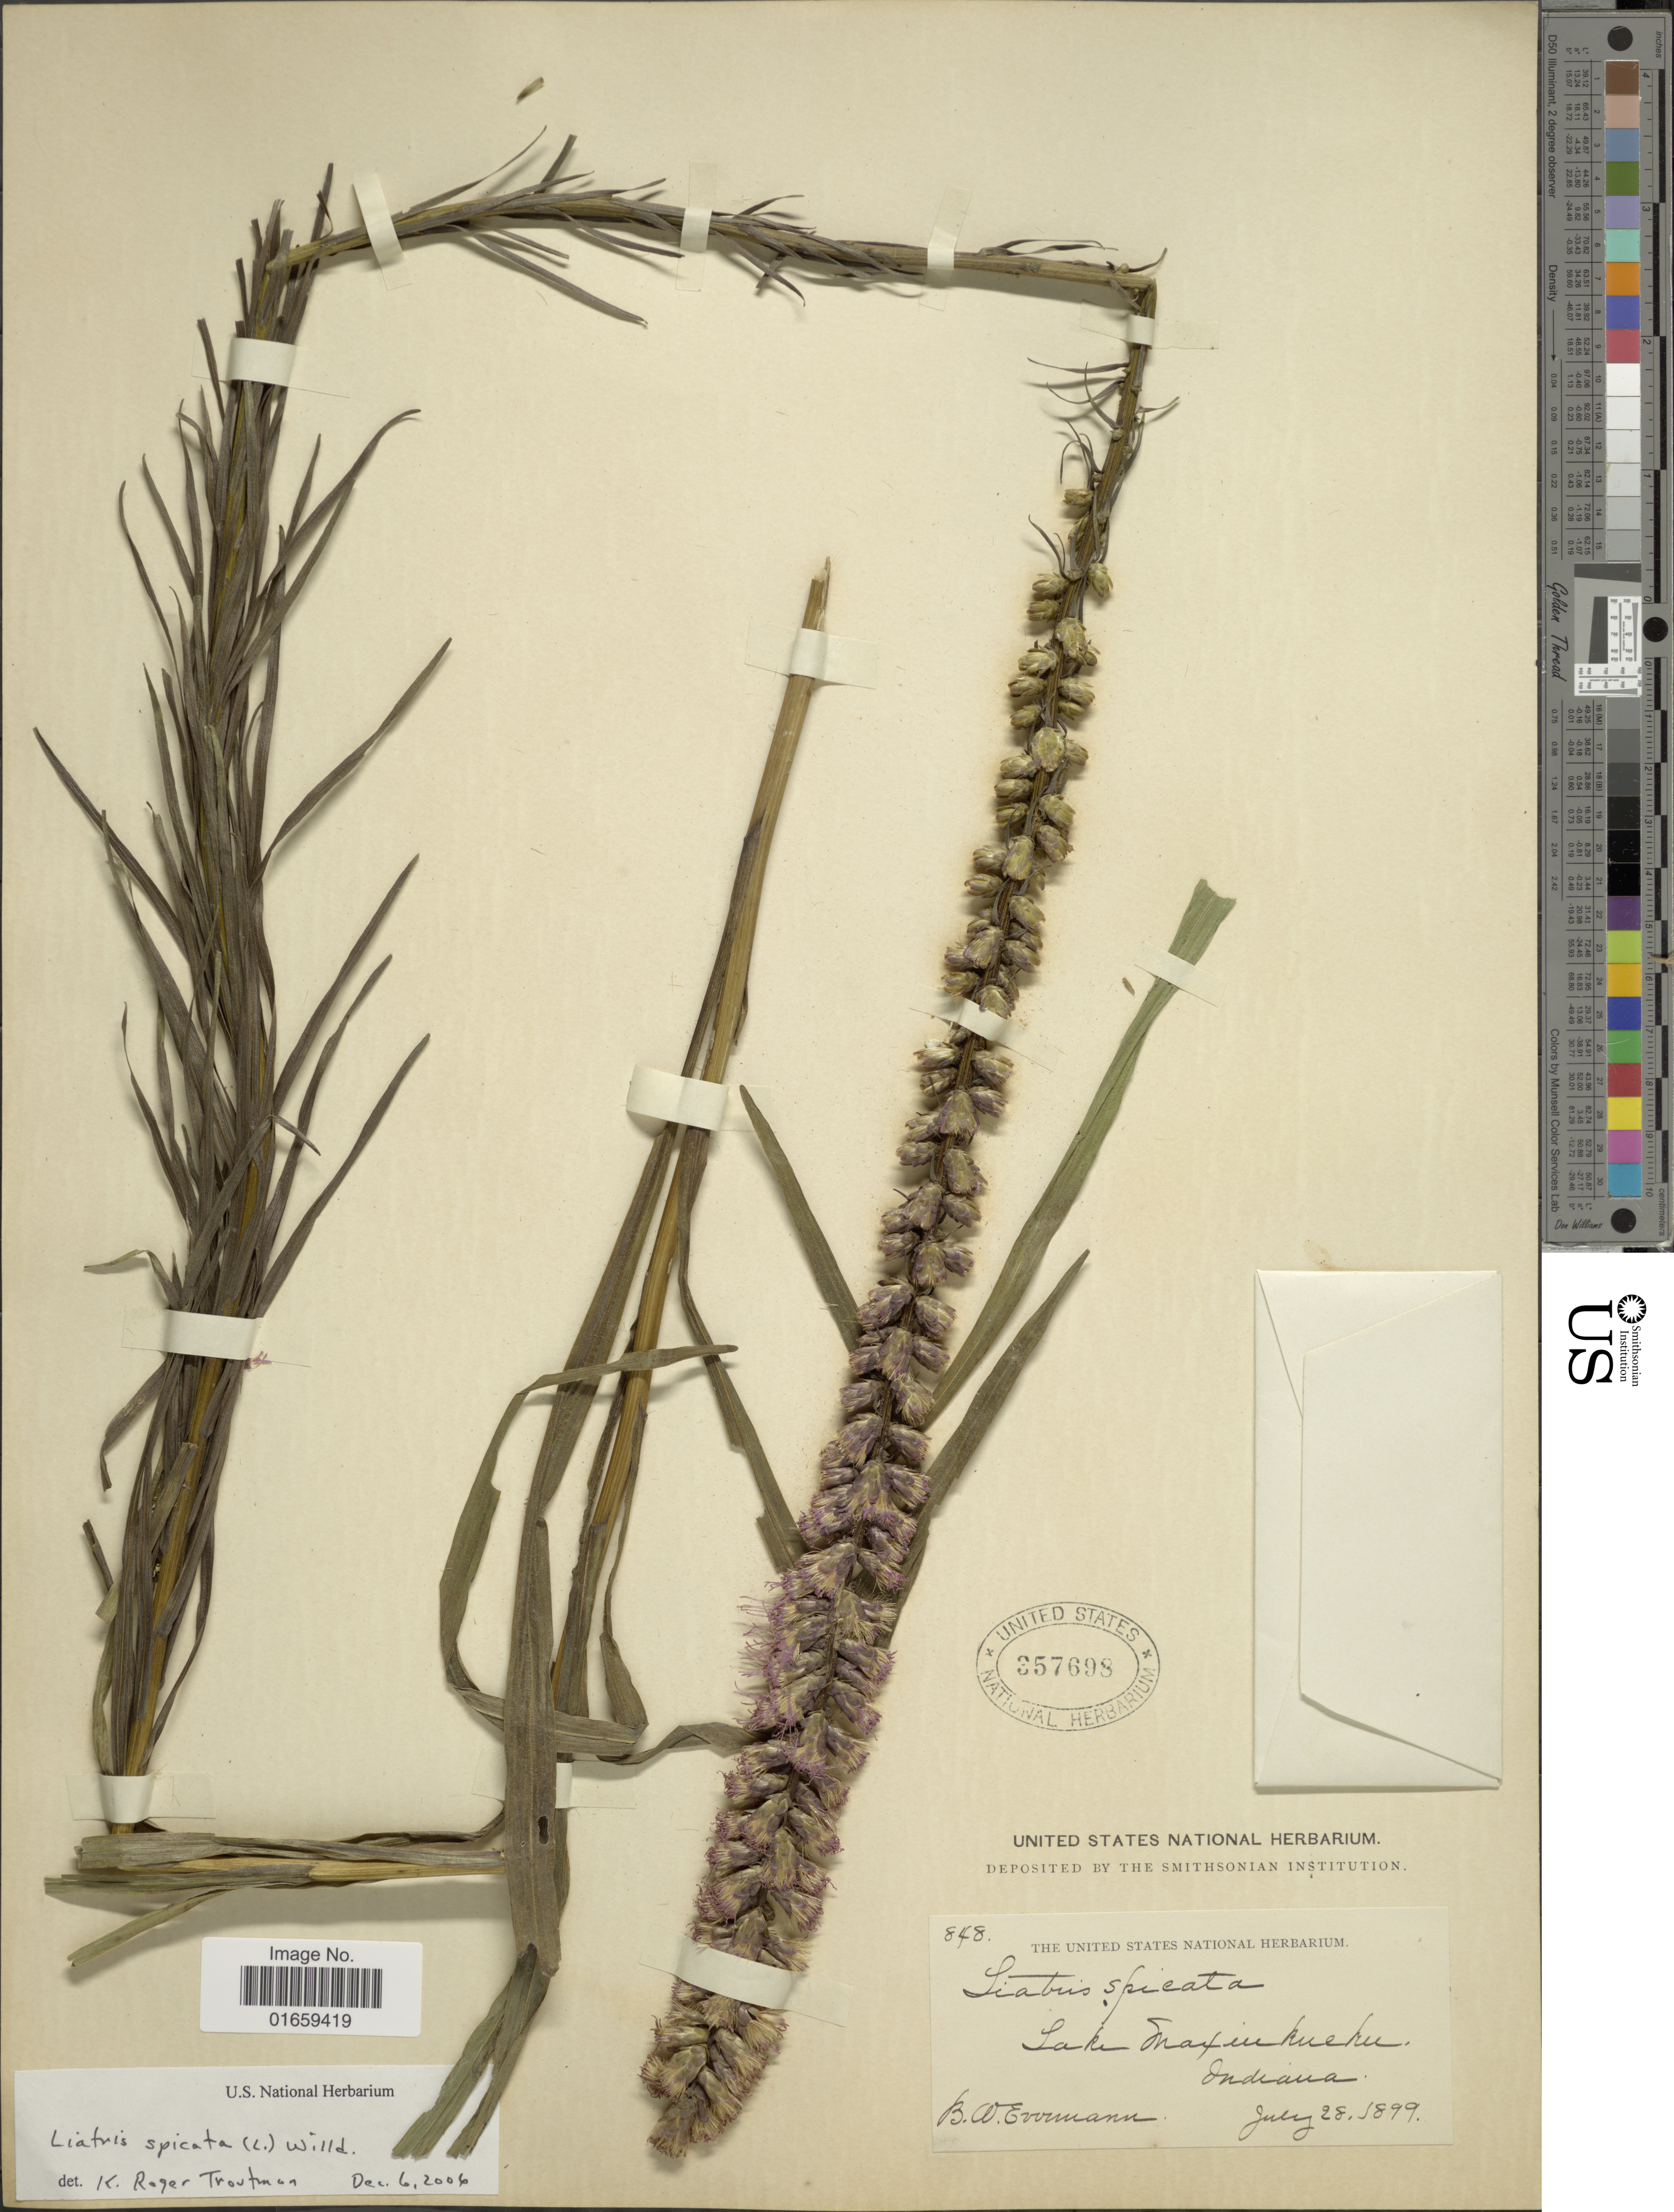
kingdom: Plantae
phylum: Tracheophyta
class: Magnoliopsida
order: Asterales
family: Asteraceae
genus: Liatris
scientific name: Liatris spicata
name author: (L.) Willd.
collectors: B. W. Evermann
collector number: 848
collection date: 1899-07-28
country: United States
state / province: Indiana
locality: Lake Maxinkuckee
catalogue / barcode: US 357698